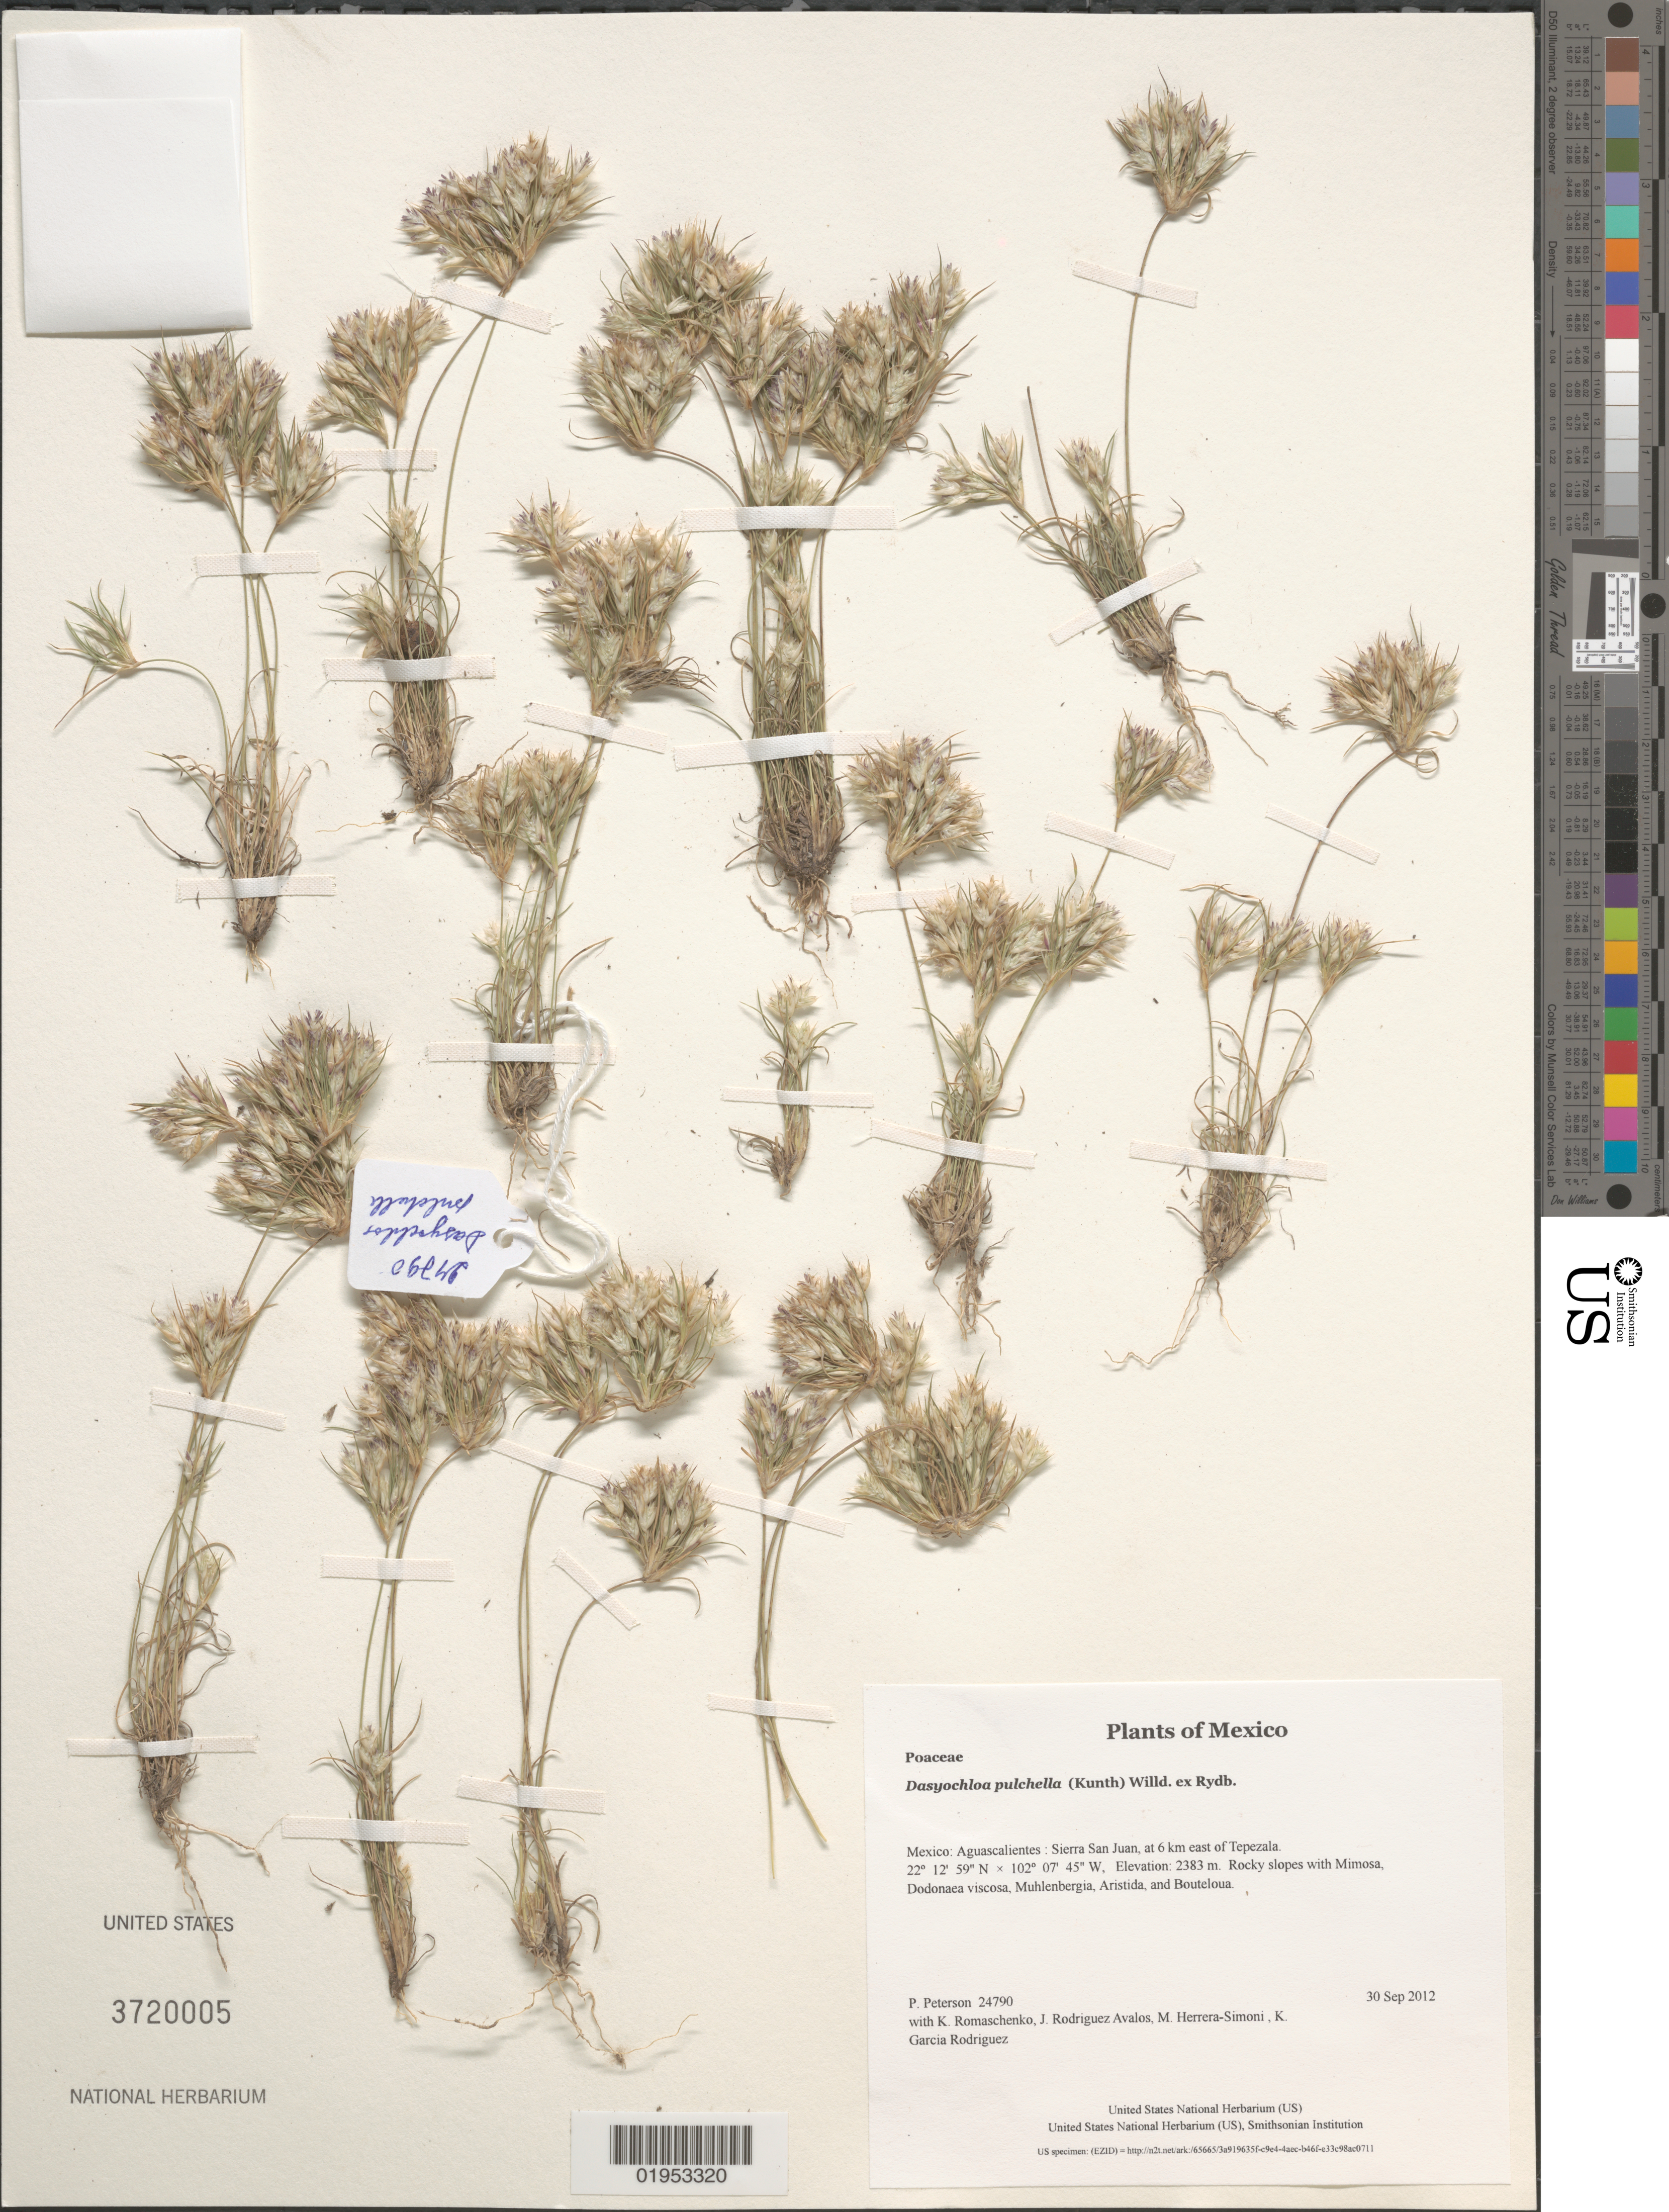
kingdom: Plantae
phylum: Tracheophyta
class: Liliopsida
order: Poales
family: Poaceae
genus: Dasyochloa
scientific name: Dasyochloa pulchella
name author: (Kunth) Willd. ex Rydb.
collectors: P. M. Peterson, K. Romaschenko, J. Rodriguez Avalos, M. Herrera-Simoni & K. Garcia Rodriguez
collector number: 24790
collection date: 2012-09-30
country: Mexico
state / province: Aguascalientes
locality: Sierra San Juan, at 6 km east of Tepezala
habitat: Rocky slopes with Mimosa, Dodonaea viscosa, Muhlenbergia, Aristida, and Bouteloua.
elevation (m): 2383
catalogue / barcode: US 3720005